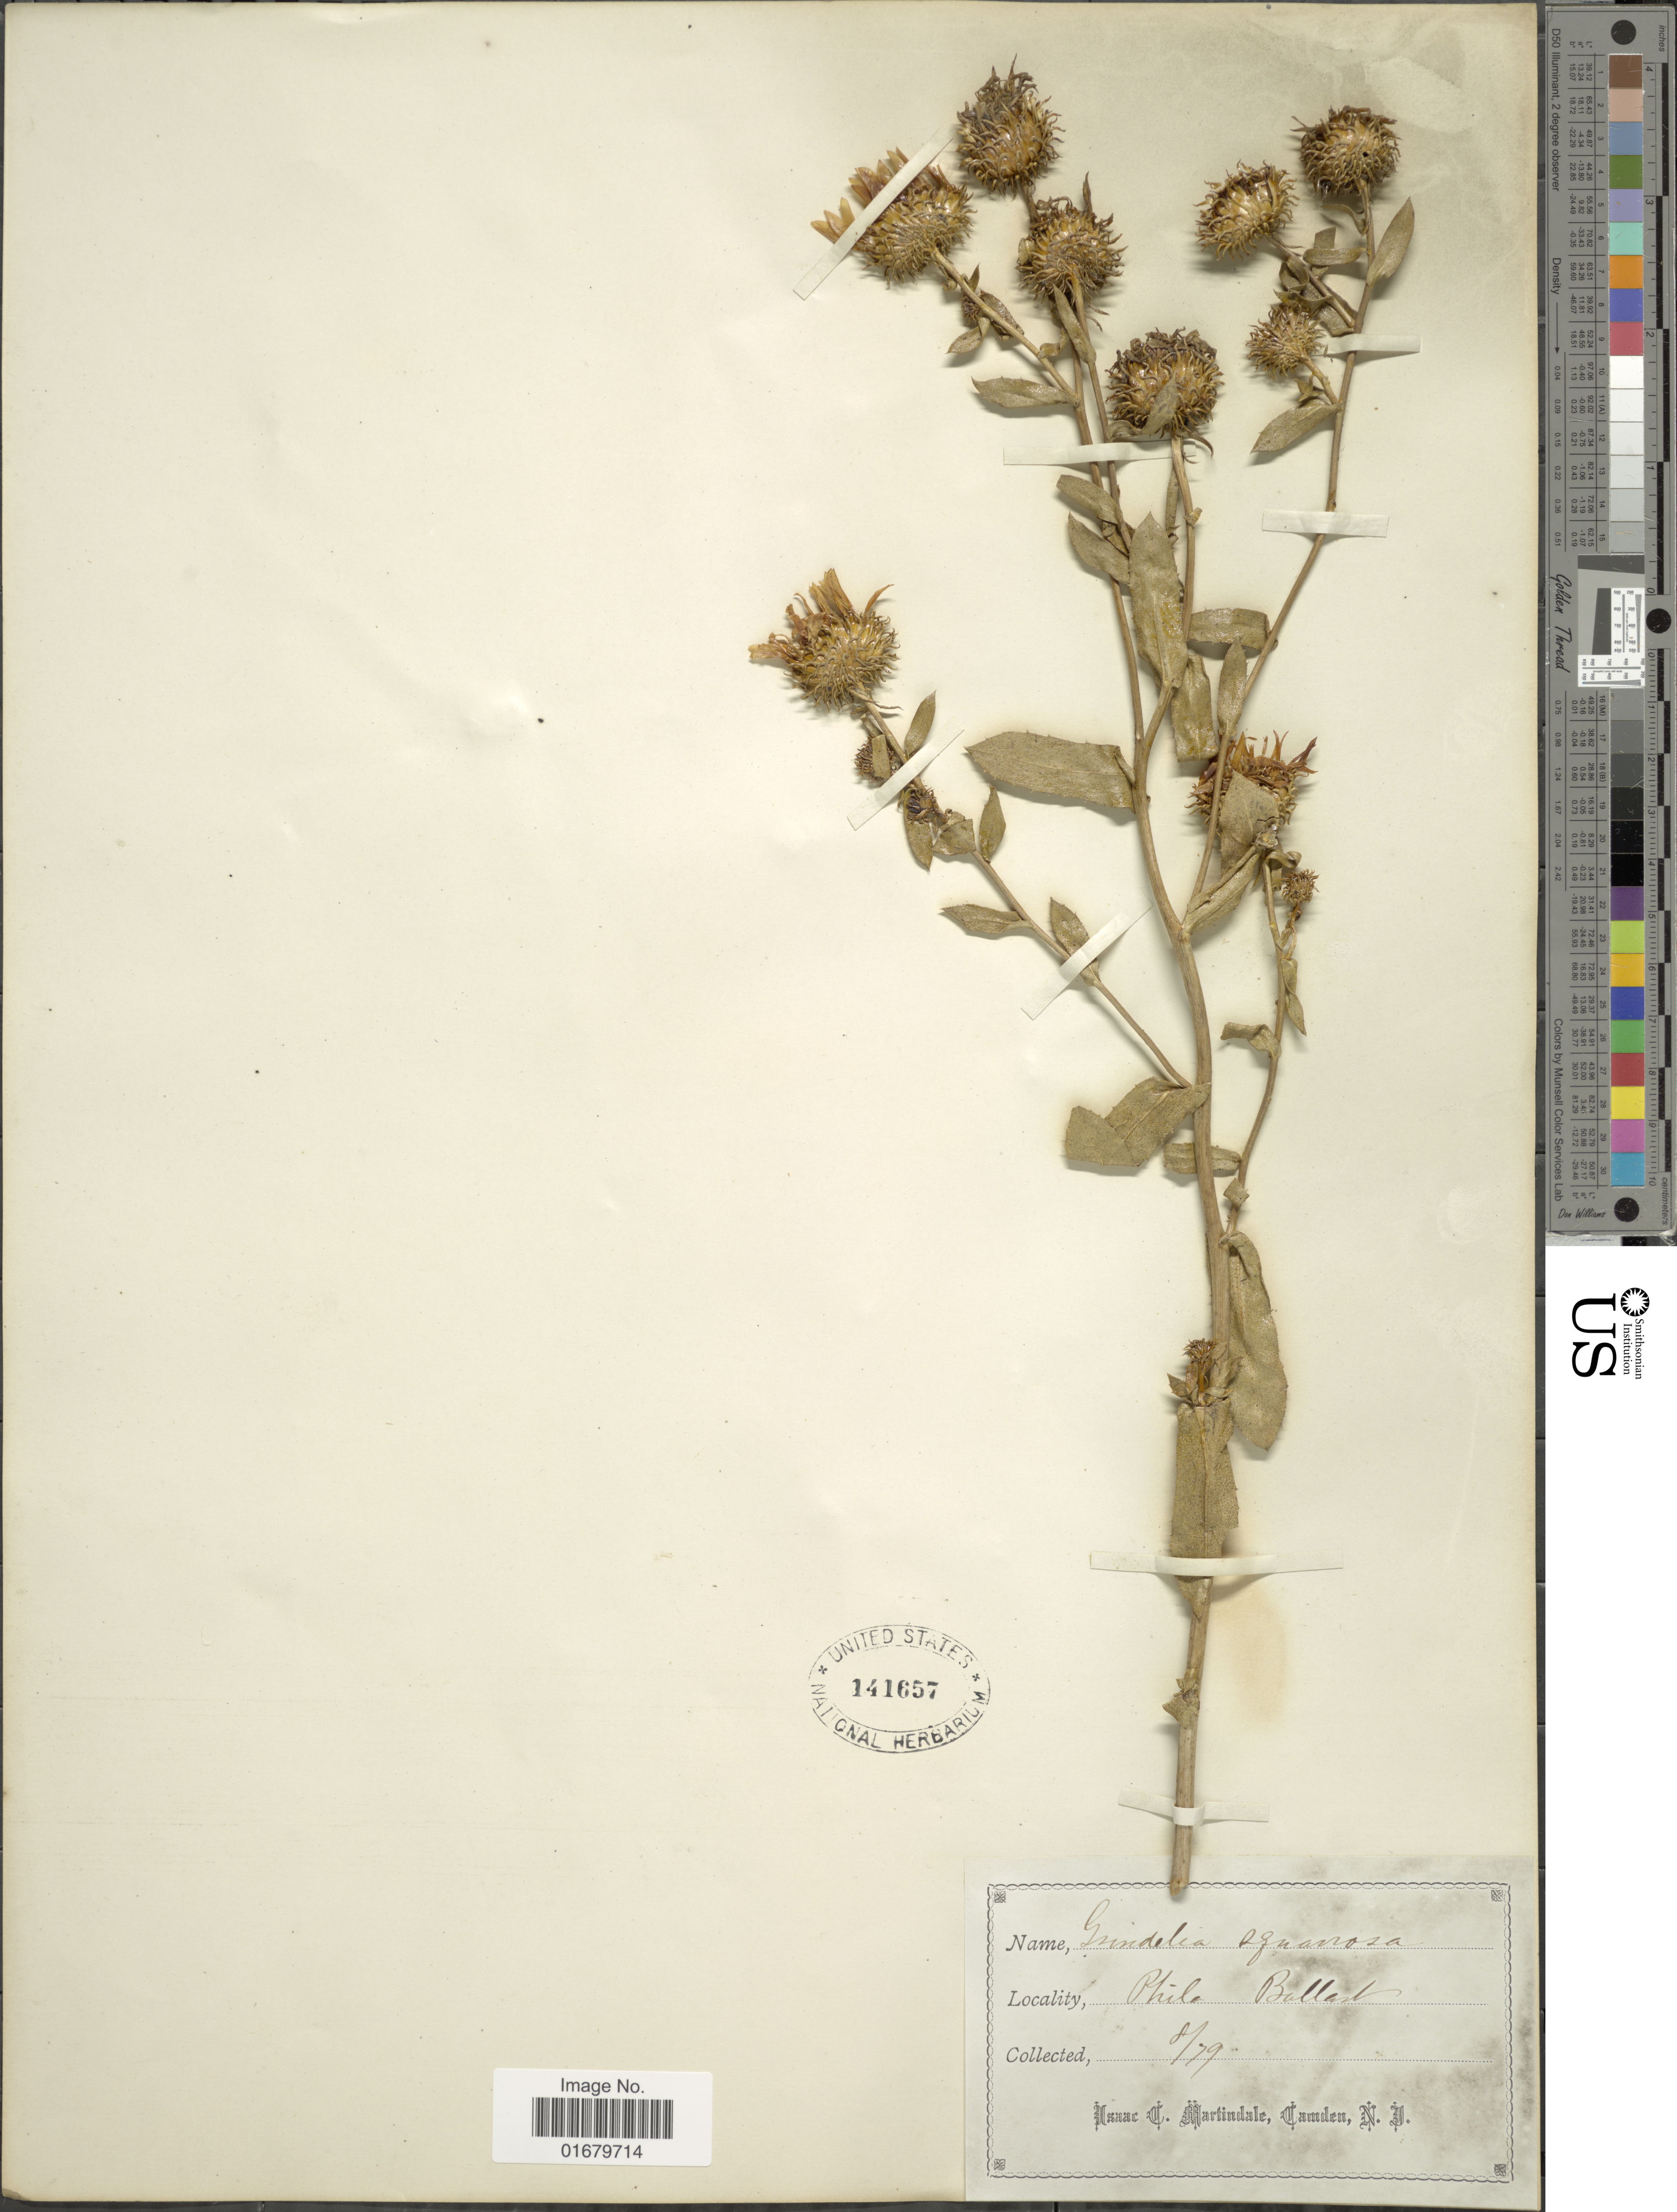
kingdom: Plantae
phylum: Tracheophyta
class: Magnoliopsida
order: Asterales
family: Asteraceae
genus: Grindelia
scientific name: Grindelia camporum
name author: Greene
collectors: I. C. Martindale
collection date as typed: Transcribed d/m/y: /8/79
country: United States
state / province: Pennsylvania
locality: Philla, Ballast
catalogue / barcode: US 141657